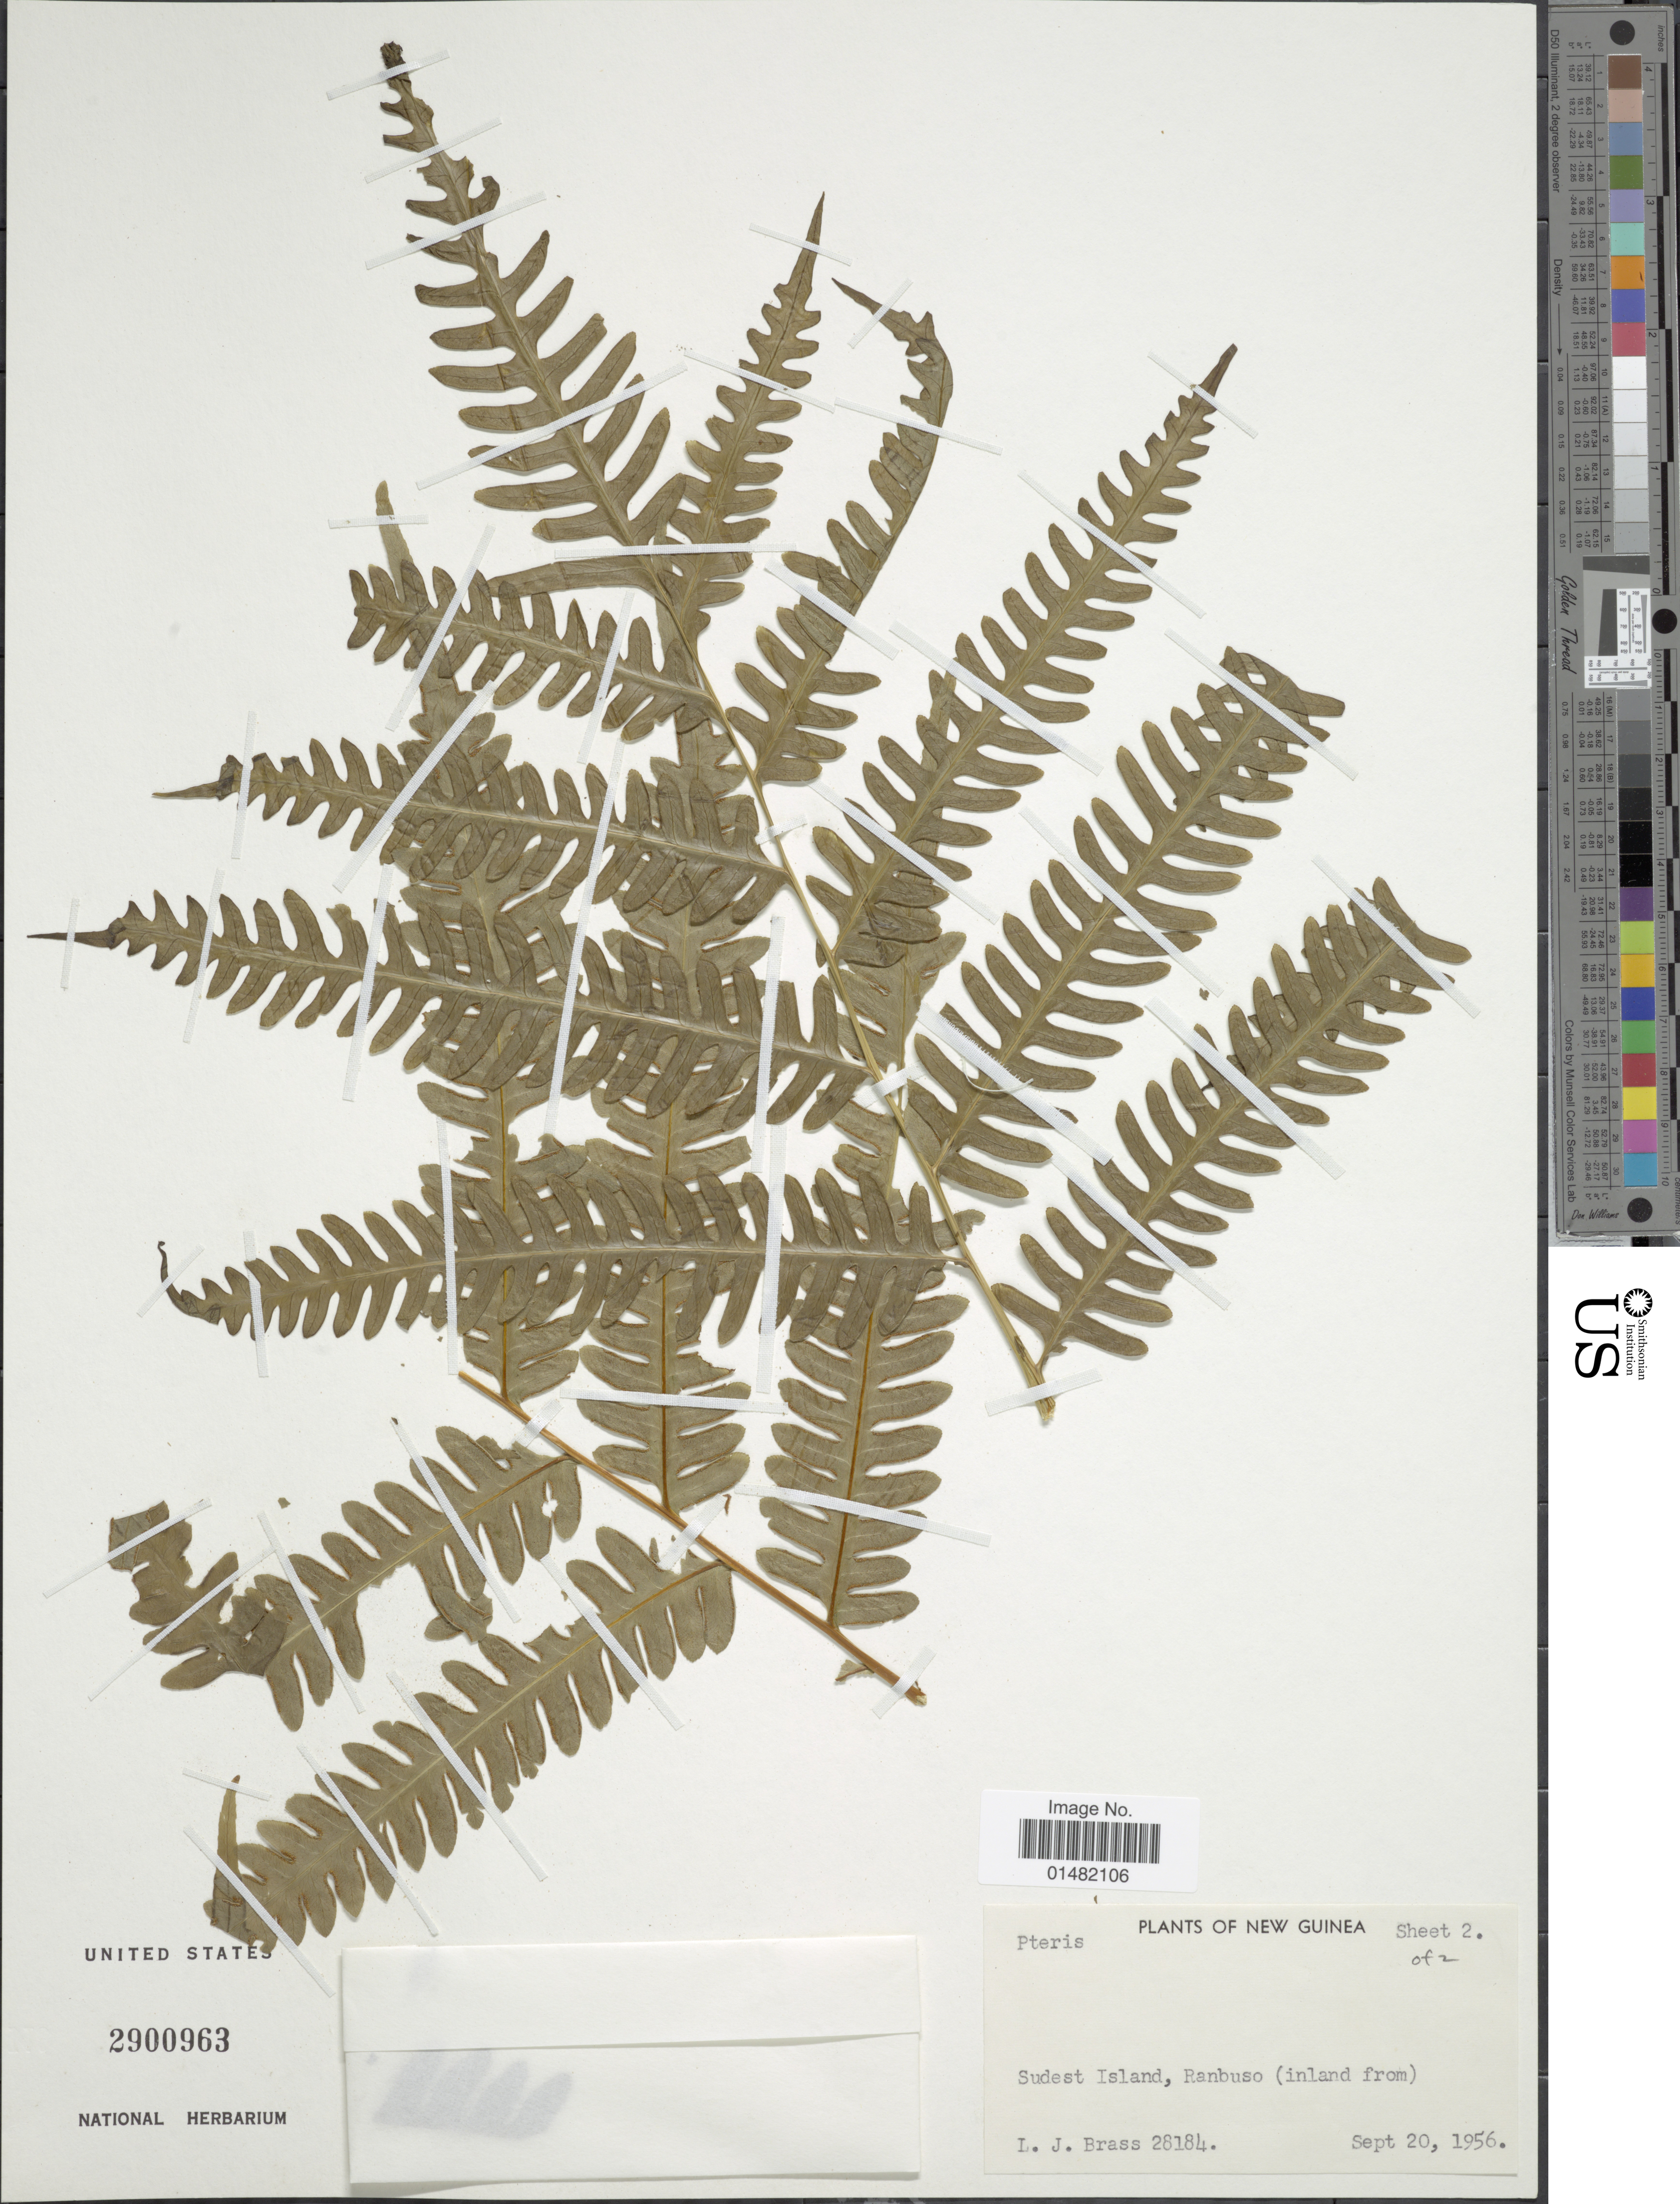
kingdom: Plantae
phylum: Tracheophyta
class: Polypodiopsida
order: Polypodiales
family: Pteridaceae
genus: Pteris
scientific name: Pteris sp.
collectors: L. J. Brass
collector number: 28184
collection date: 1956-09-20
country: Papua New Guinea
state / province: Milne Bay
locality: New Guinea, Sudest Island, Ranbuso (inland from)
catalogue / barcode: US 2900963